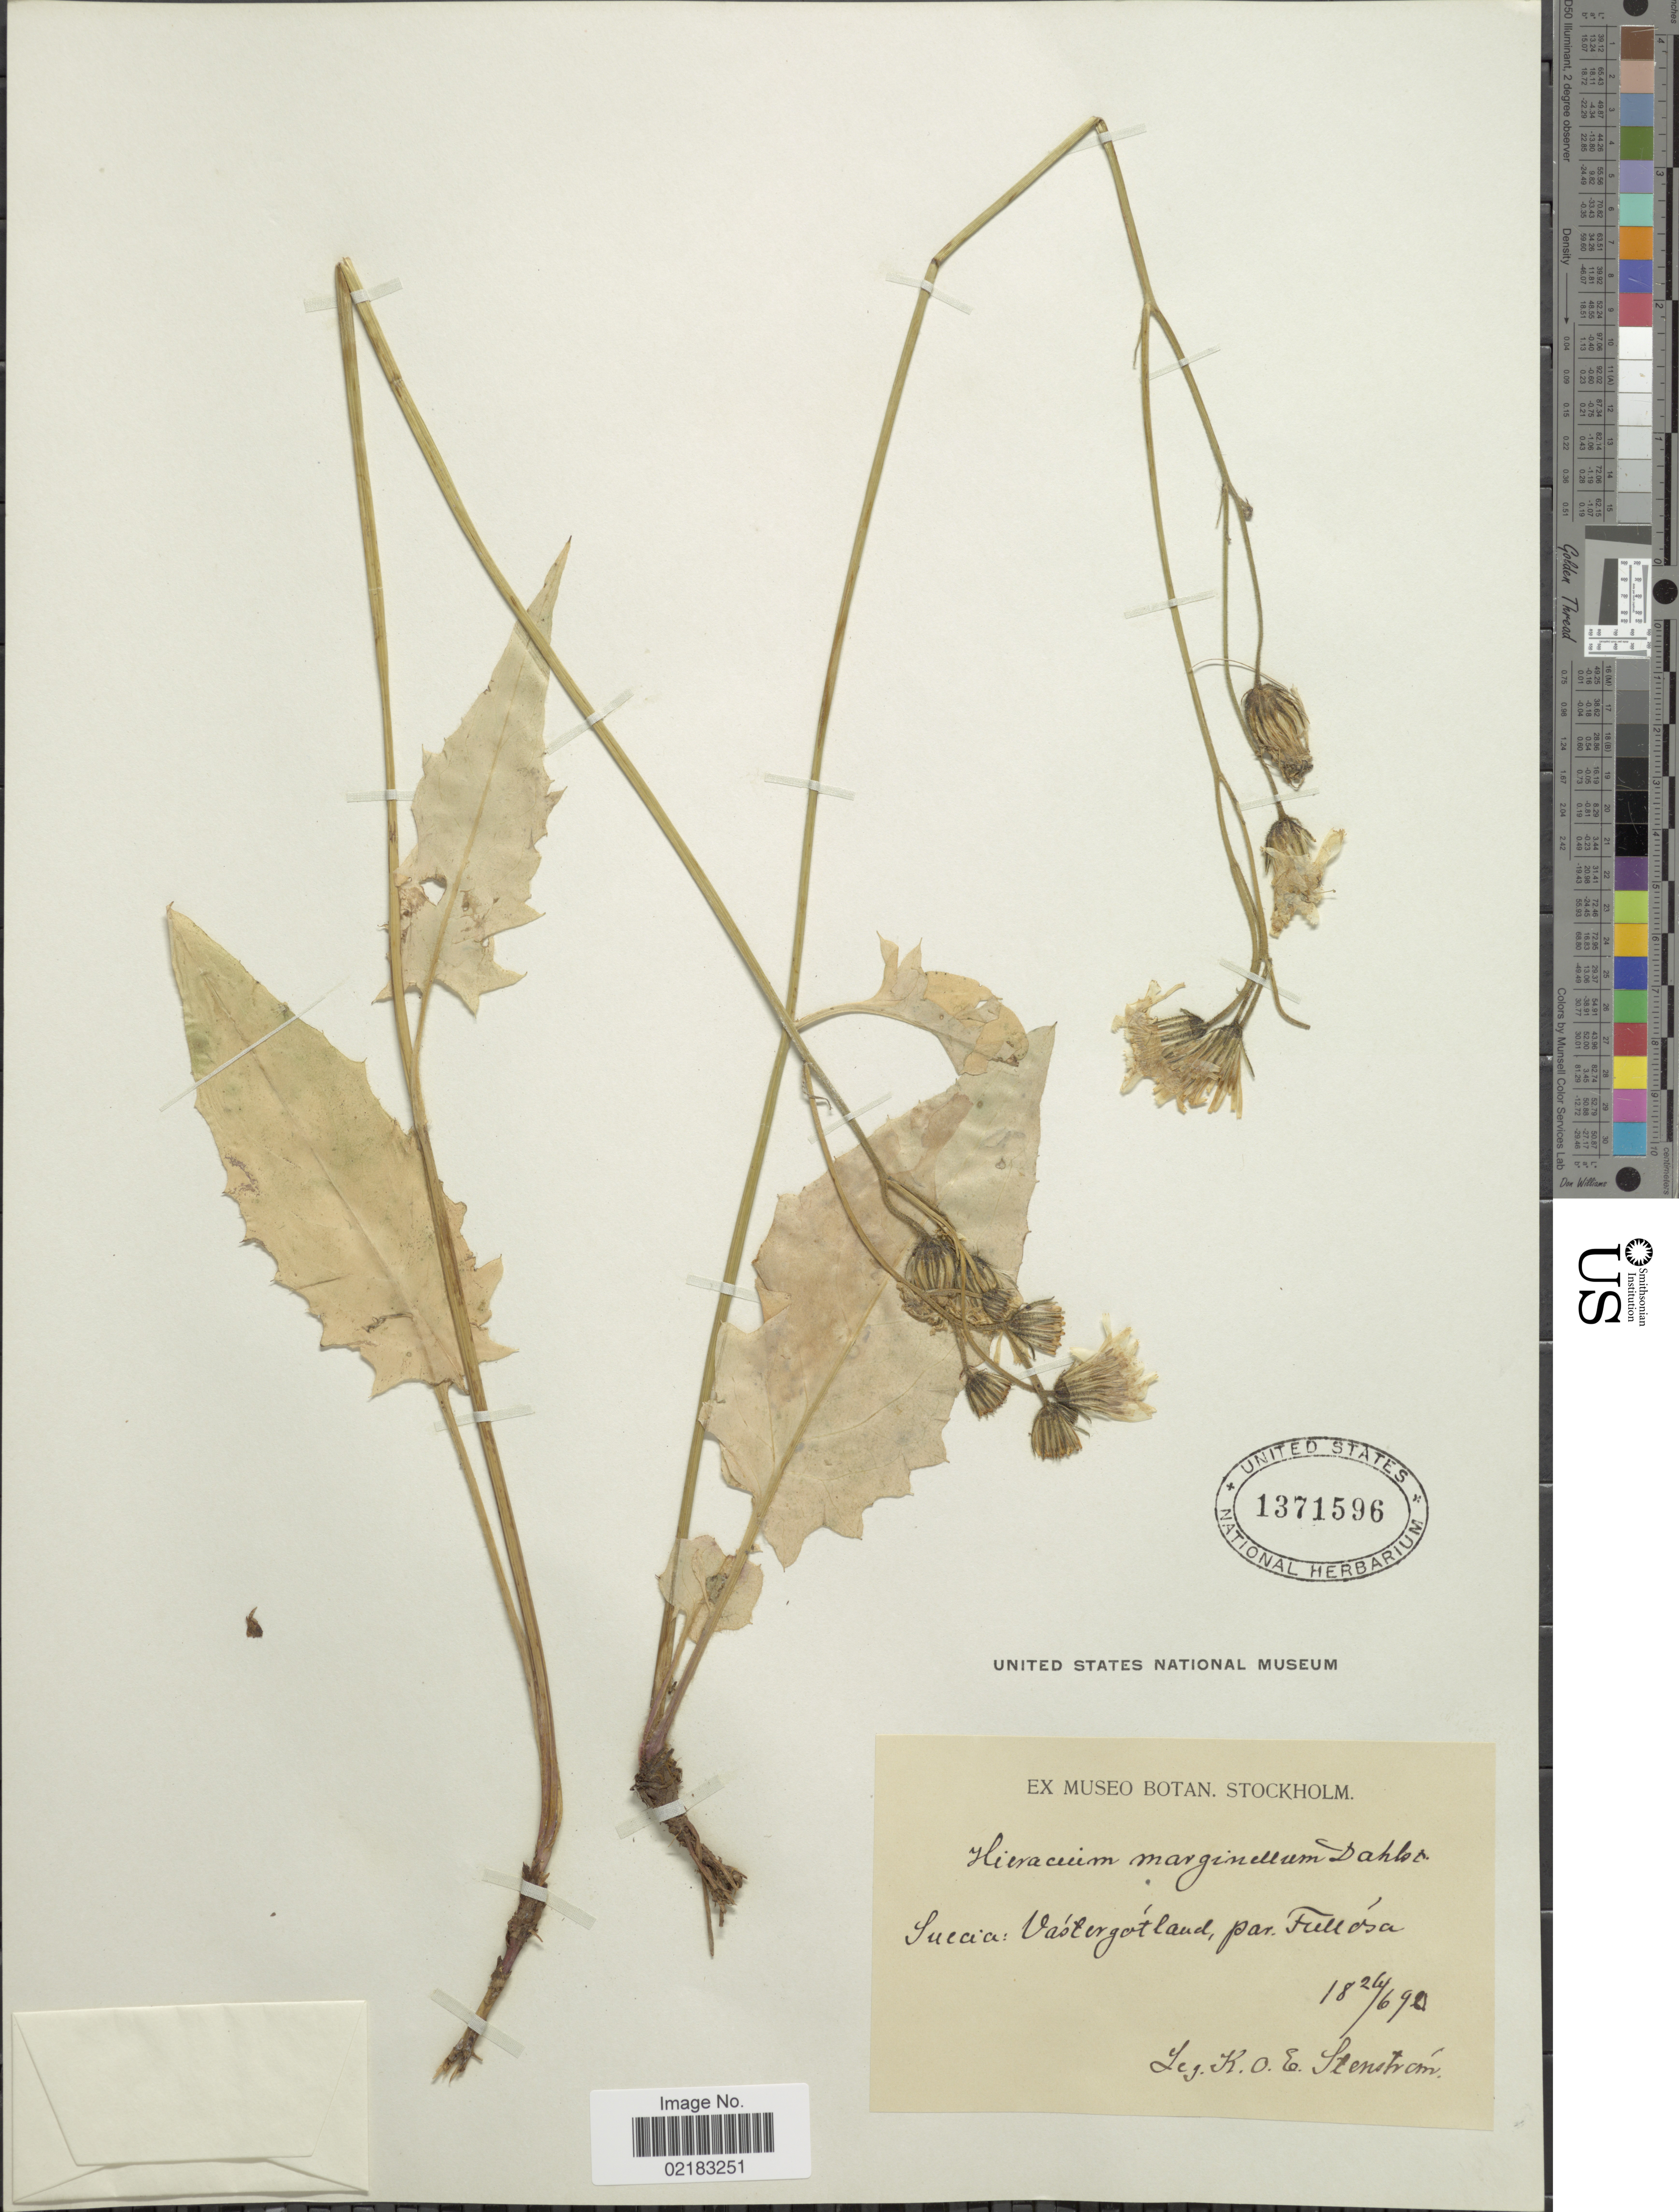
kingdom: Plantae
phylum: Tracheophyta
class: Magnoliopsida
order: Asterales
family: Asteraceae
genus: Hieracium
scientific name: Hieracium marginellum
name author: Dahlst. ex Dahlst.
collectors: K. O. E. Stenström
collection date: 1890-06-26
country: Sweden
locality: Suecia: Vastergotland, par. Fullosa.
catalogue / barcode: US 1371596